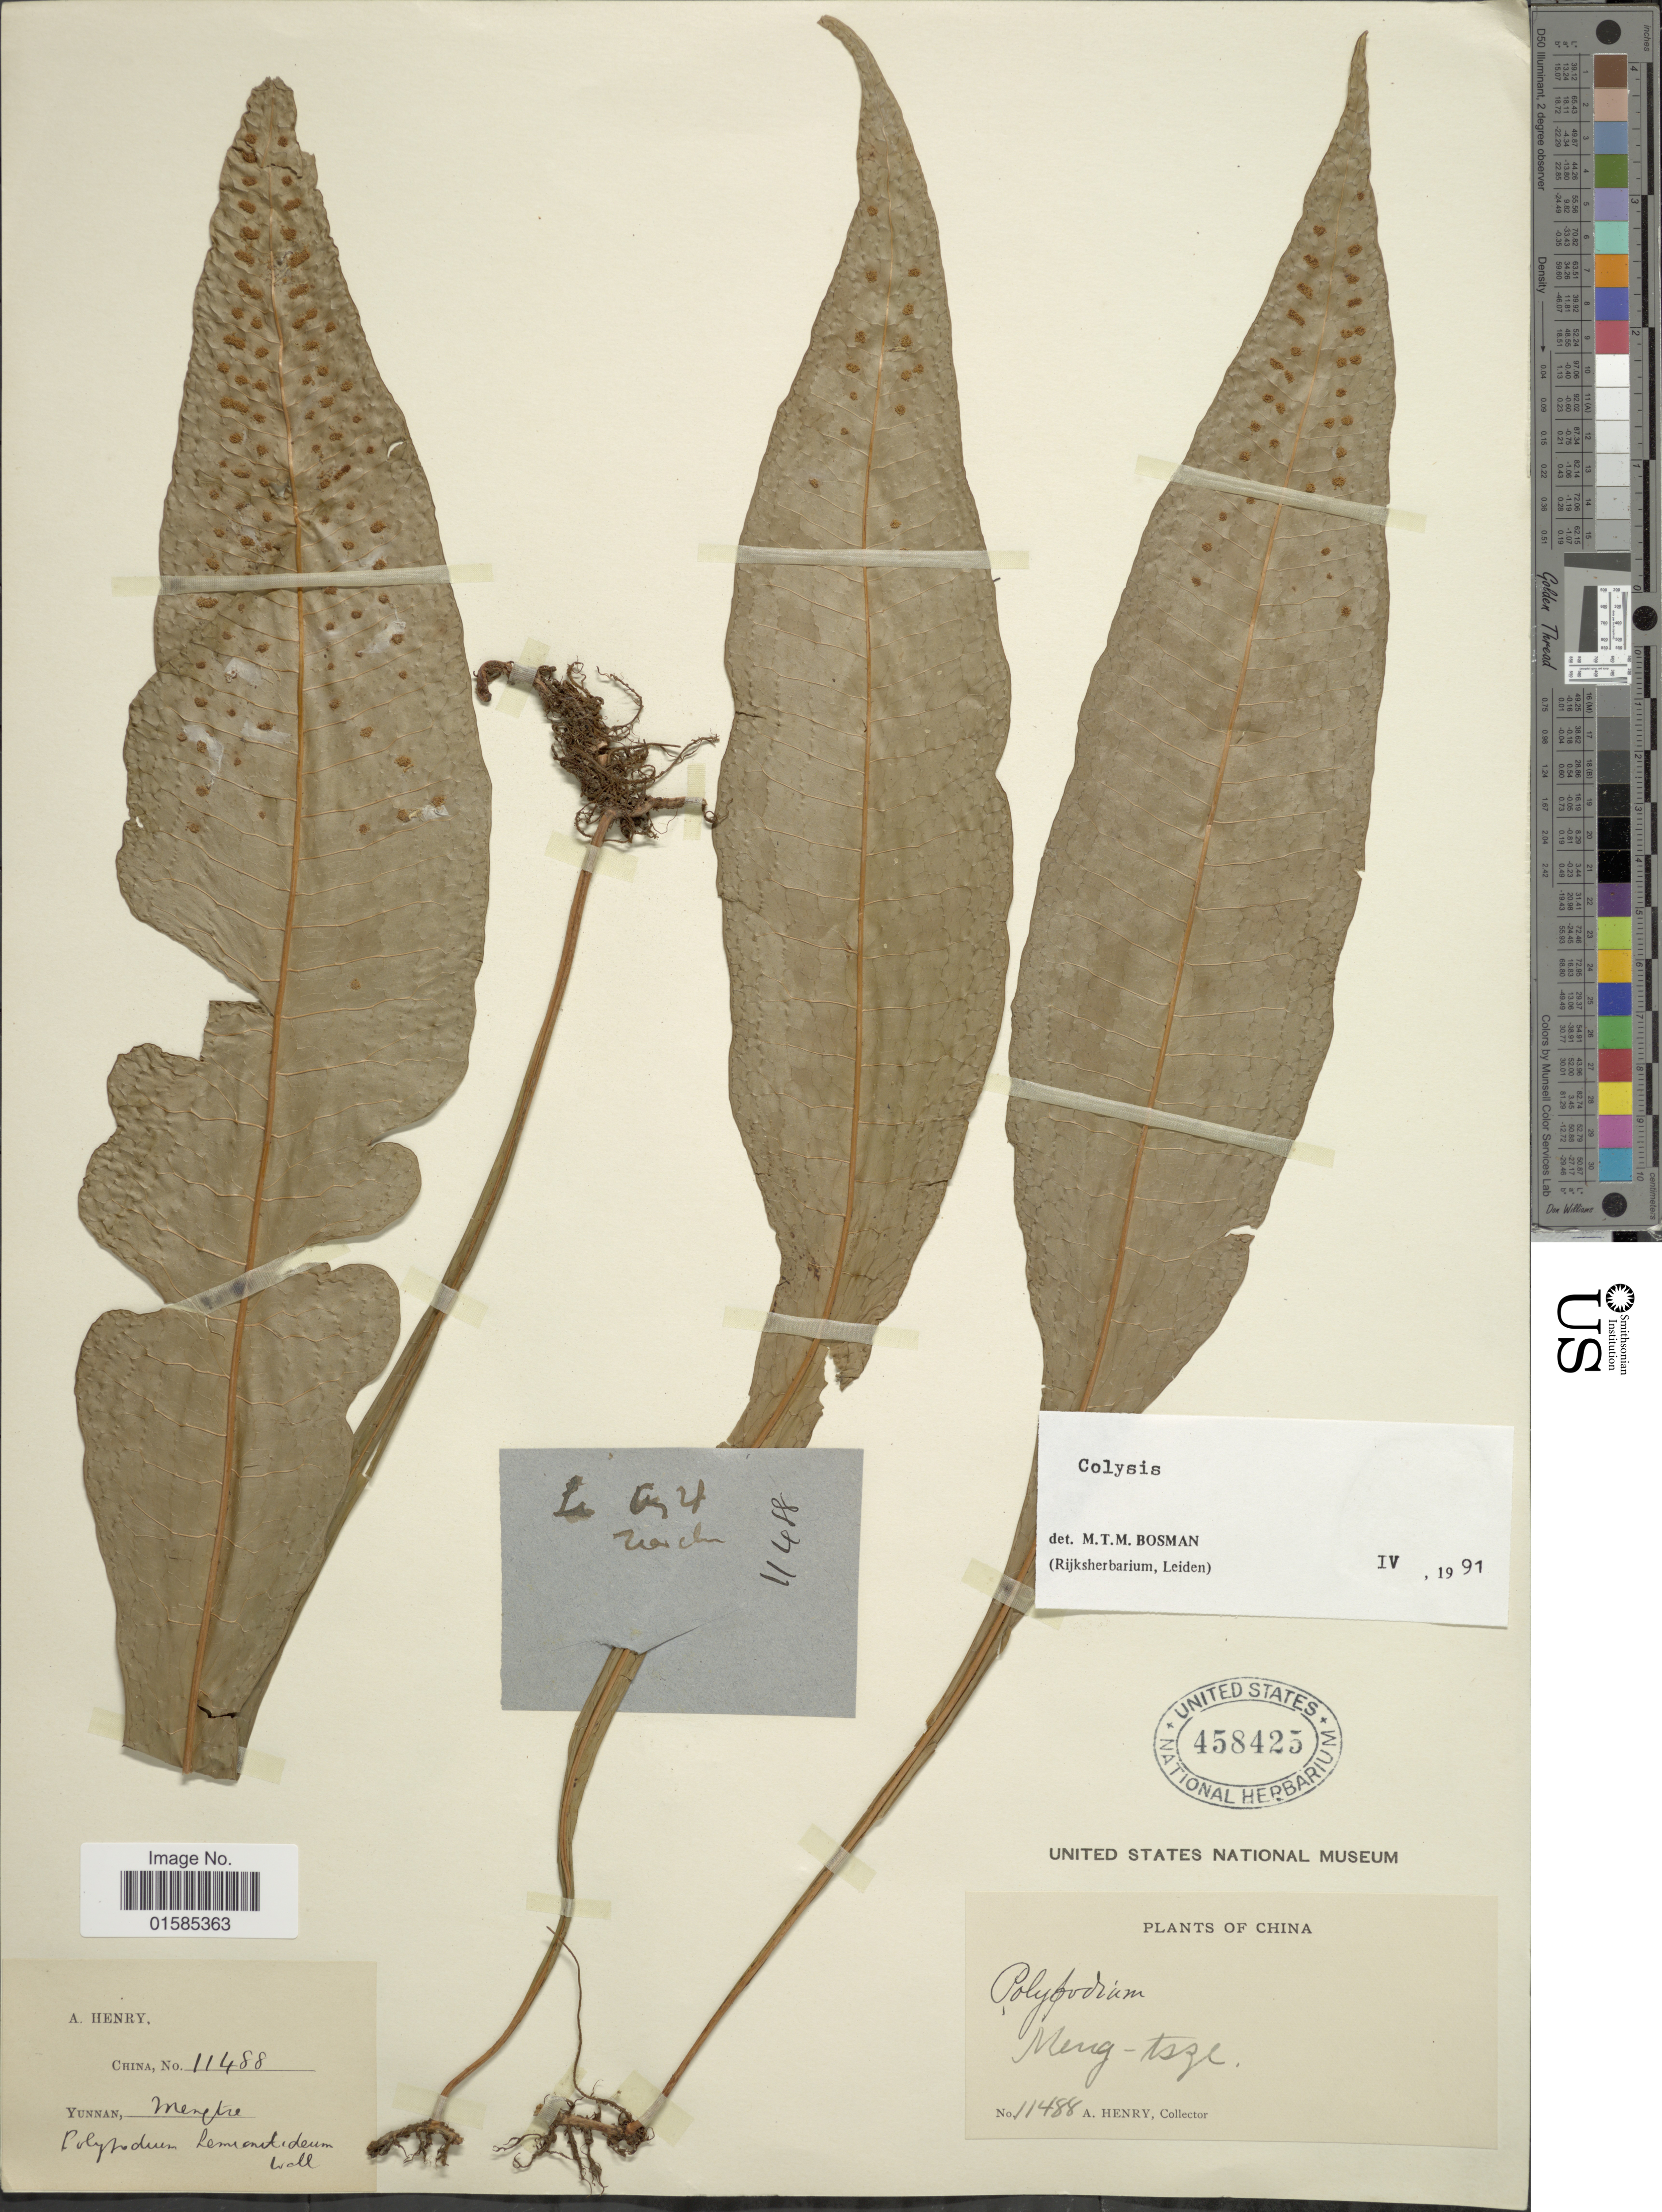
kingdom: Plantae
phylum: Tracheophyta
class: Polypodiopsida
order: Polypodiales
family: Polypodiaceae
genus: Leptochilus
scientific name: Leptochilus hemionitideus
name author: (C. Presl) Noot.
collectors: A. Henry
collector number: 11488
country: China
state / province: Yunnan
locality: China, Yunnan, Mengtze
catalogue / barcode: US 458425